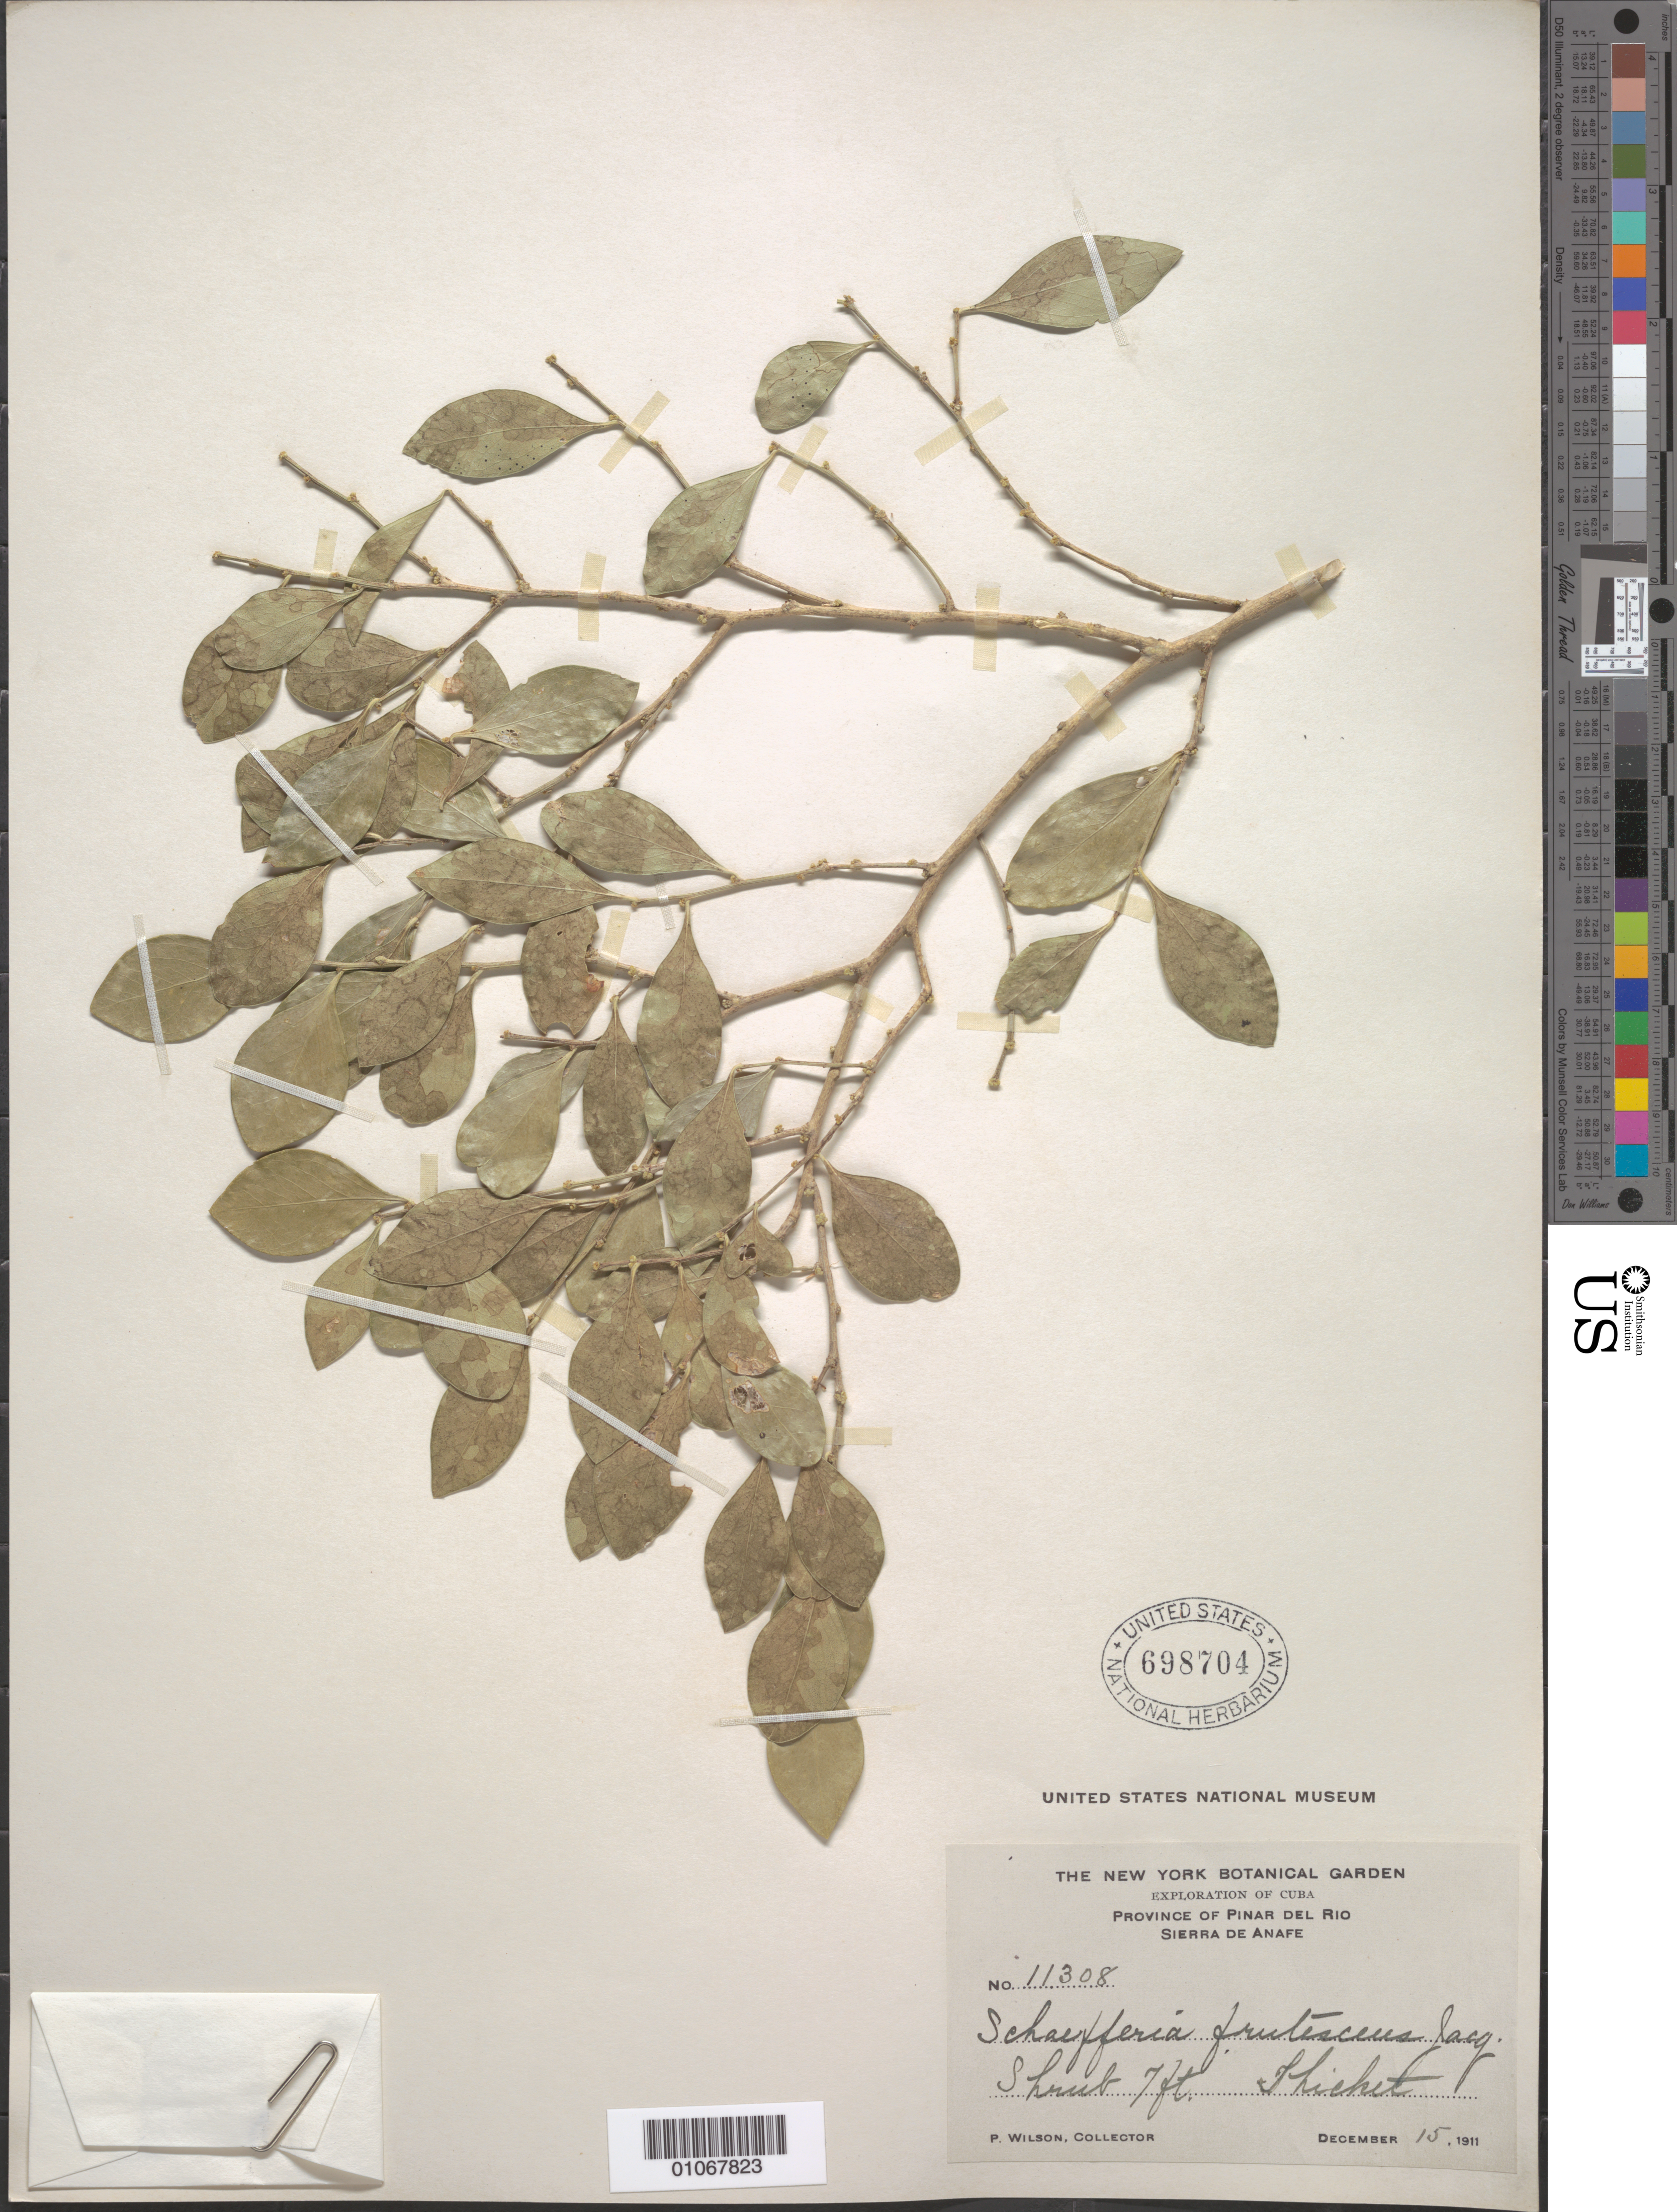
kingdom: Plantae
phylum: Tracheophyta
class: Magnoliopsida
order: Celastrales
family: Celastraceae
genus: Schaefferia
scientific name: Schaefferia frutescens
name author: Jacq.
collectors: P. Wilson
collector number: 11308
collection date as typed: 15 Dec 1911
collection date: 1911-12-15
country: Cuba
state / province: Pinar del Rio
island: Cuba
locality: Sierra de Anafe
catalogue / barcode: US 698704